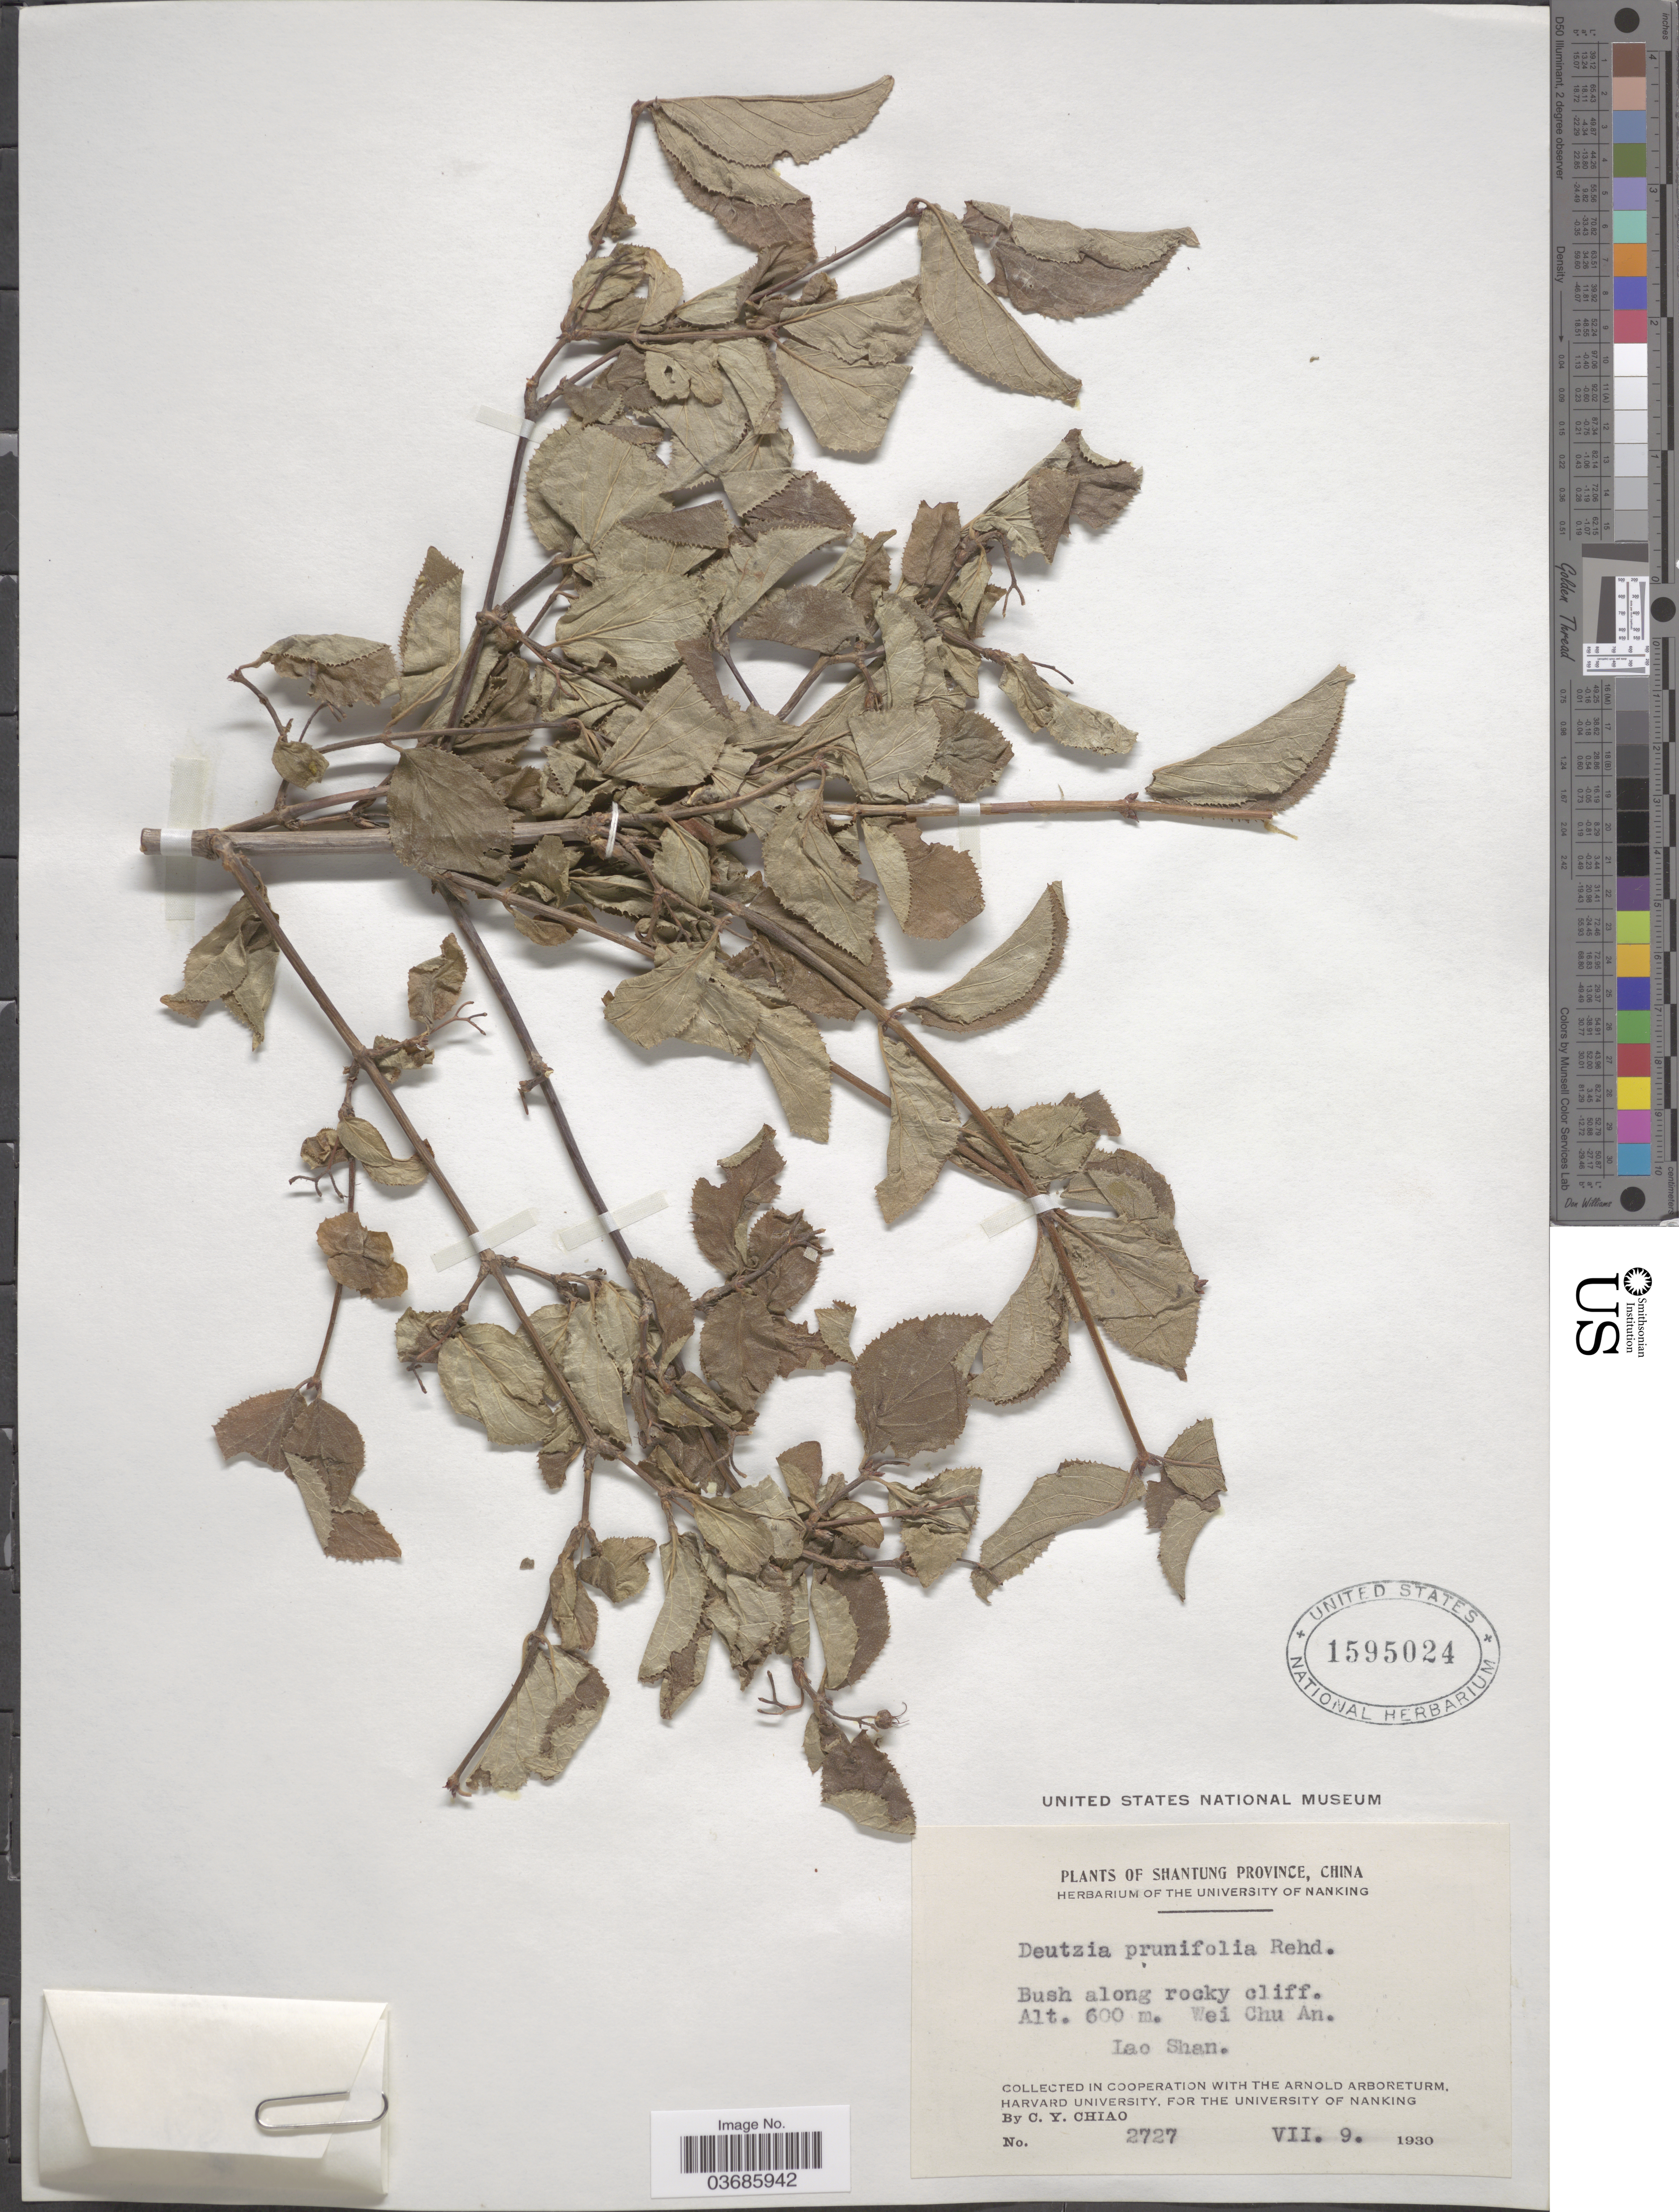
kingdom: Plantae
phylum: Tracheophyta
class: Magnoliopsida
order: Cornales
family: Hydrangeaceae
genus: Deutzia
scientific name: Deutzia prunifolia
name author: Rehder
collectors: C. Y. Chiao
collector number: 2727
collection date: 1930-07-09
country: China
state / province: Shandong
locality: Shantung Province. Wei Chu An. Lao Shan.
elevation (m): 600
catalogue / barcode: US 1595024